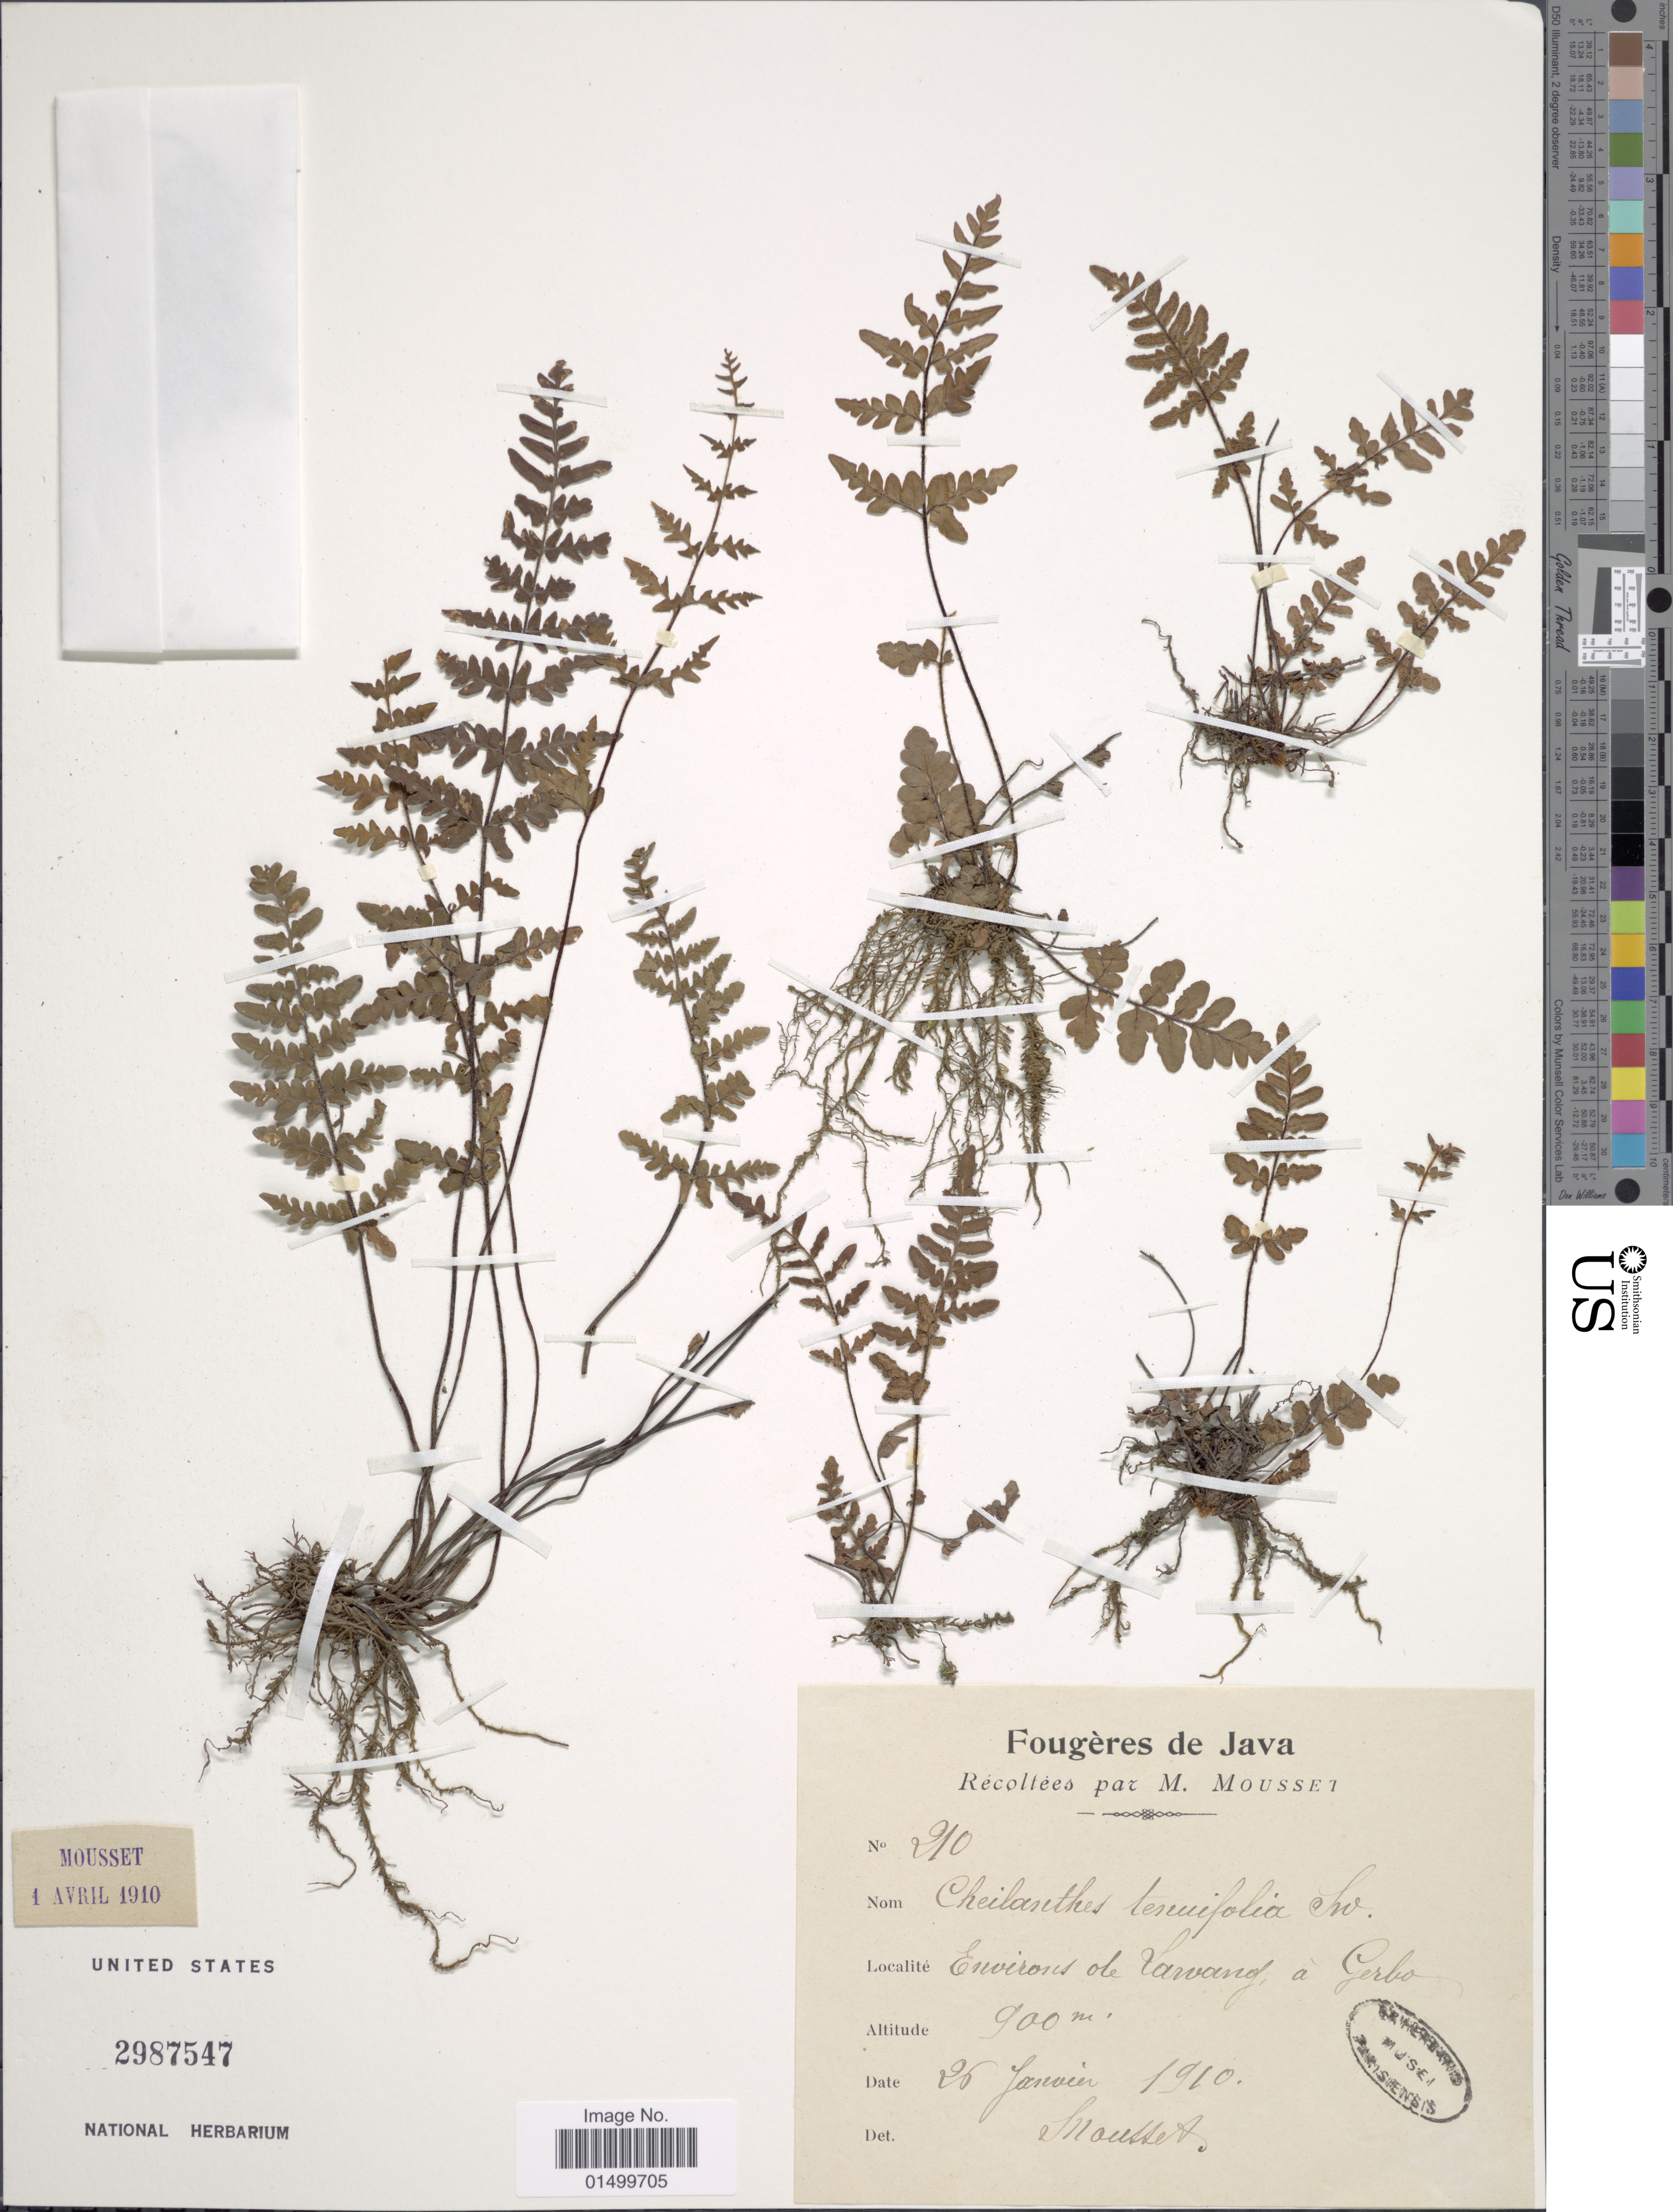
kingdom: Plantae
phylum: Tracheophyta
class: Polypodiopsida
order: Polypodiales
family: Pteridaceae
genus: Cheilanthes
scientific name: Cheilanthes javensis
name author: (Willd.) T. Moore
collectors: M. Mousset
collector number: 210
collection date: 1910-01-26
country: Indonesia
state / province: Java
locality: Environs ole Larvang a Gerlo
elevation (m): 900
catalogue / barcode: US 2987547